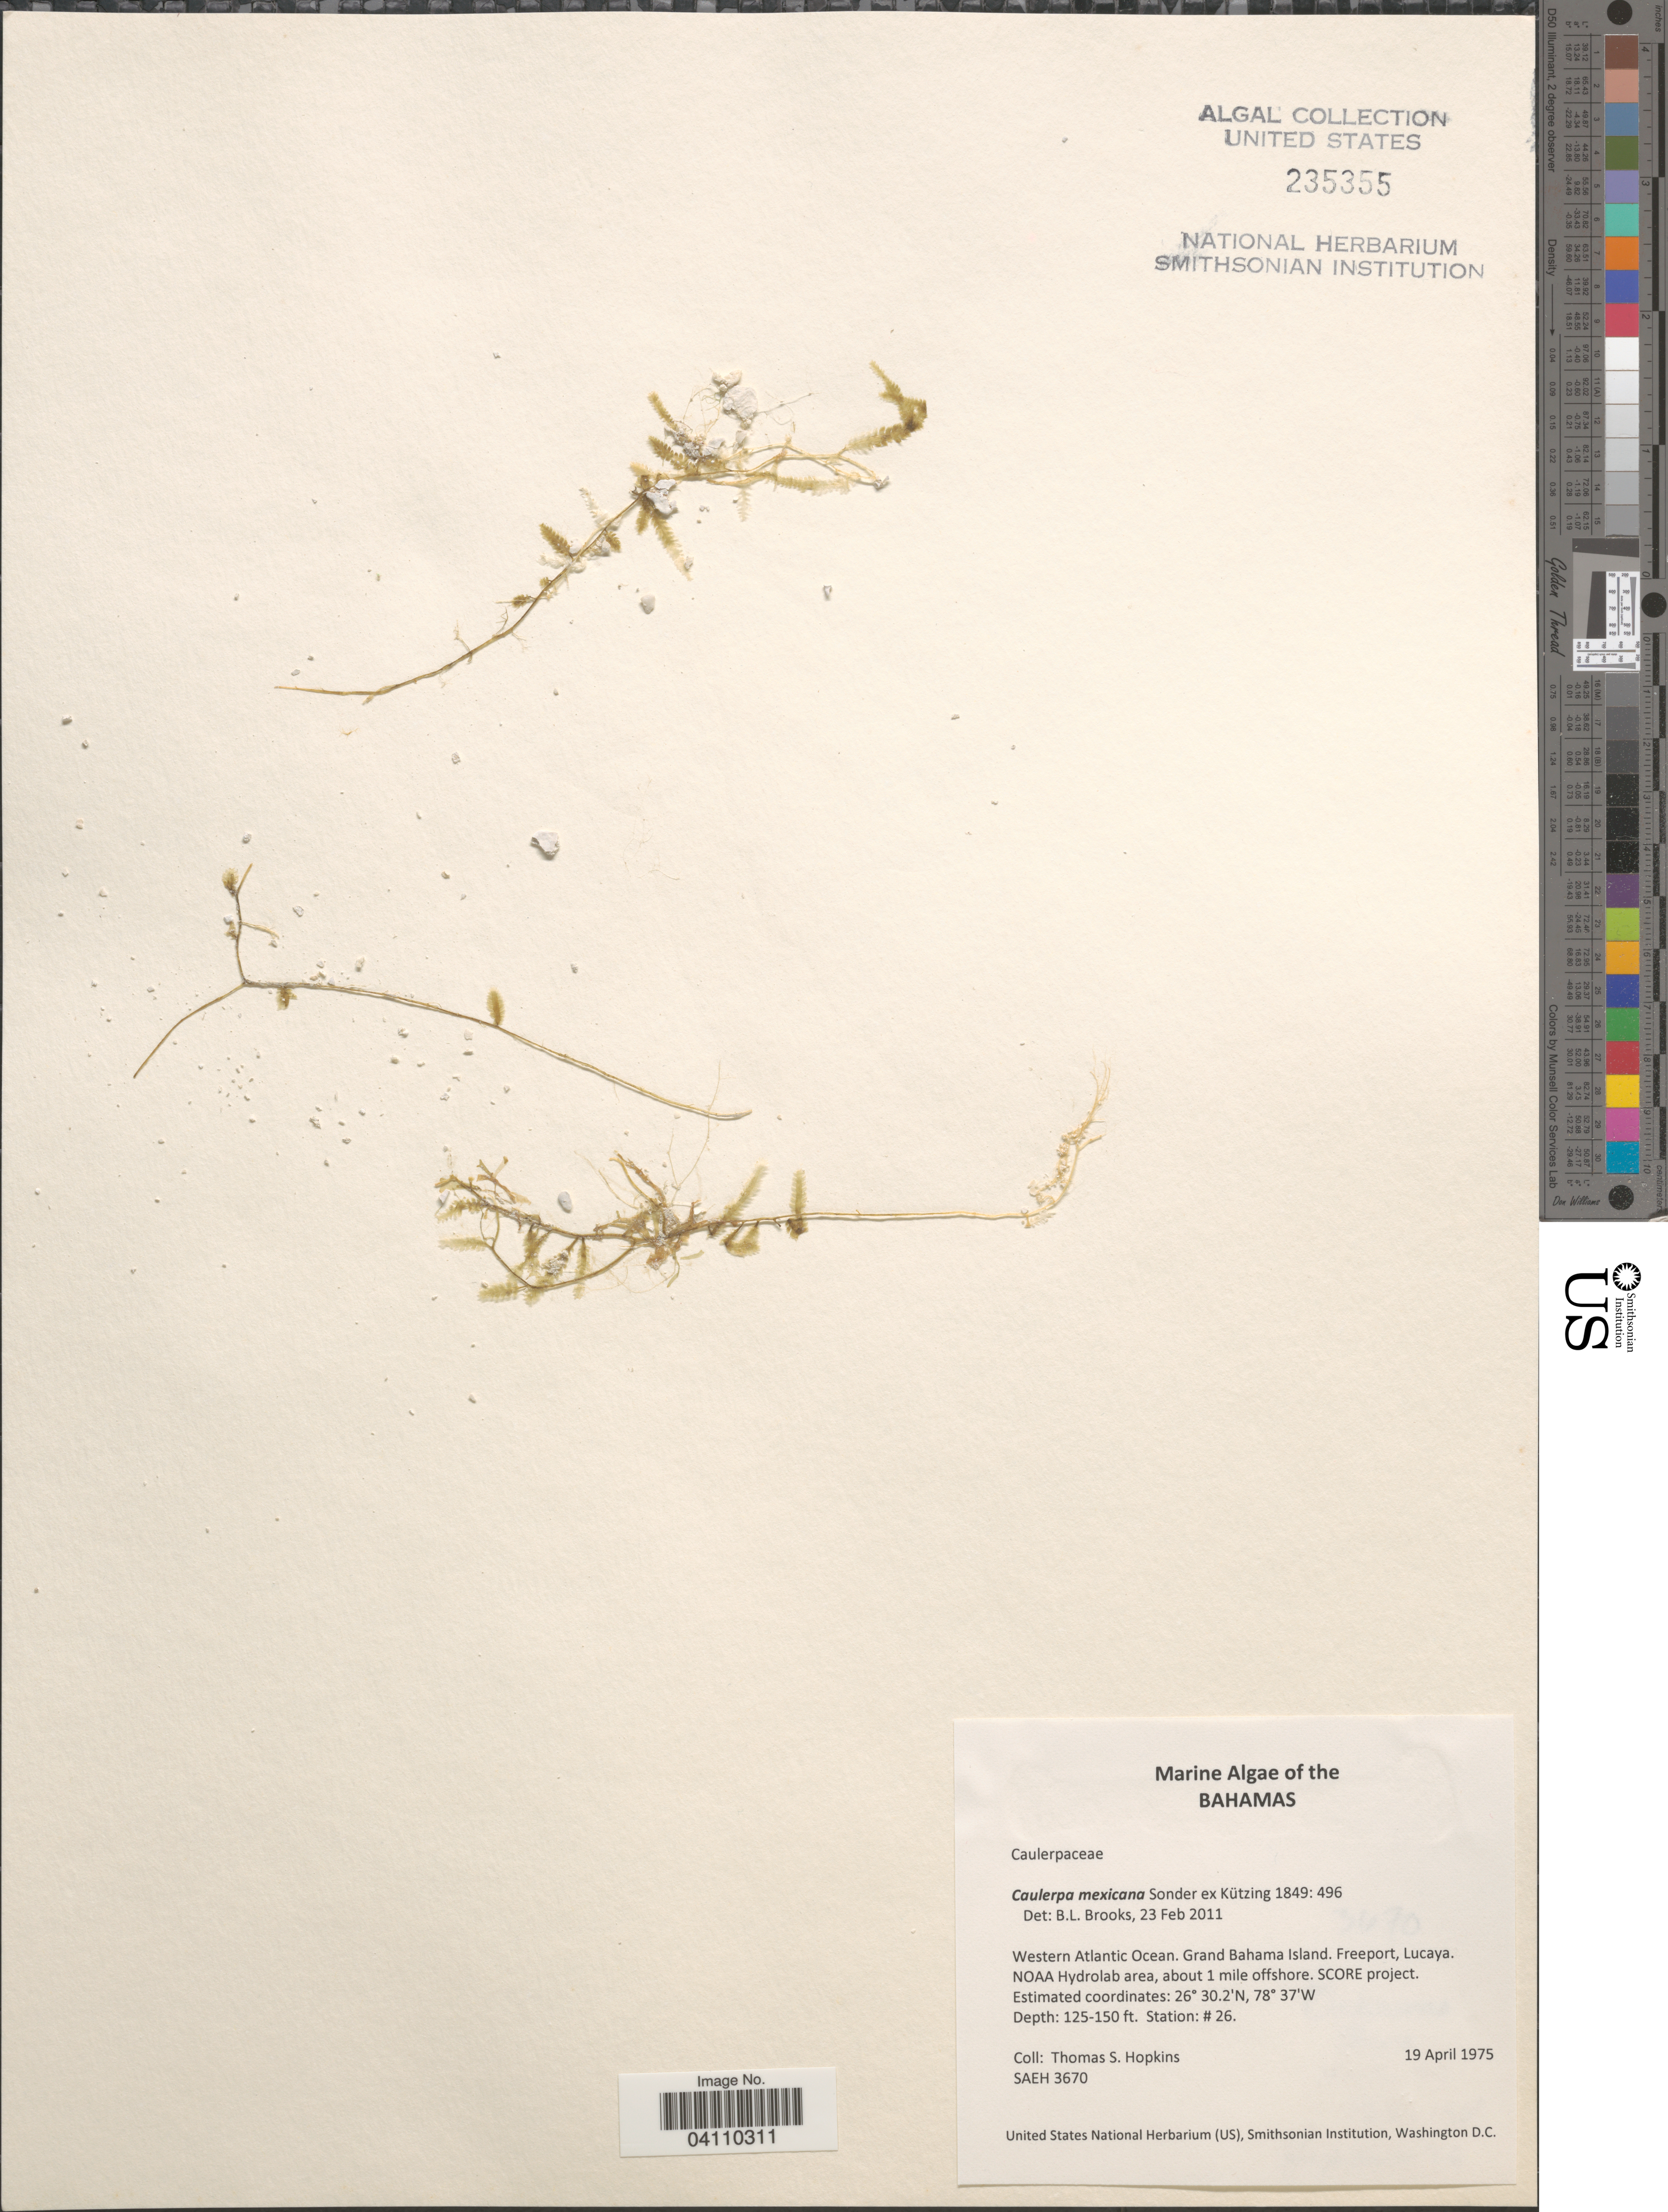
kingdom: Plantae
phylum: Chlorophyta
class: Ulvophyceae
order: Bryopsidales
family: Caulerpaceae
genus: Caulerpa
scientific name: Caulerpa mexicana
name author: Sond. ex Kütz.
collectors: T. Hopkins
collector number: SAEH3670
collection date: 1975-04-19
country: Bahamas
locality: Western Atlantic Ocean. Grand Bahama Island. Freeport, Lucaya. NOAA Hydrolab area, about 1 mile offshore. SCORE project. Station: # 26.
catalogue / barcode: US 235355